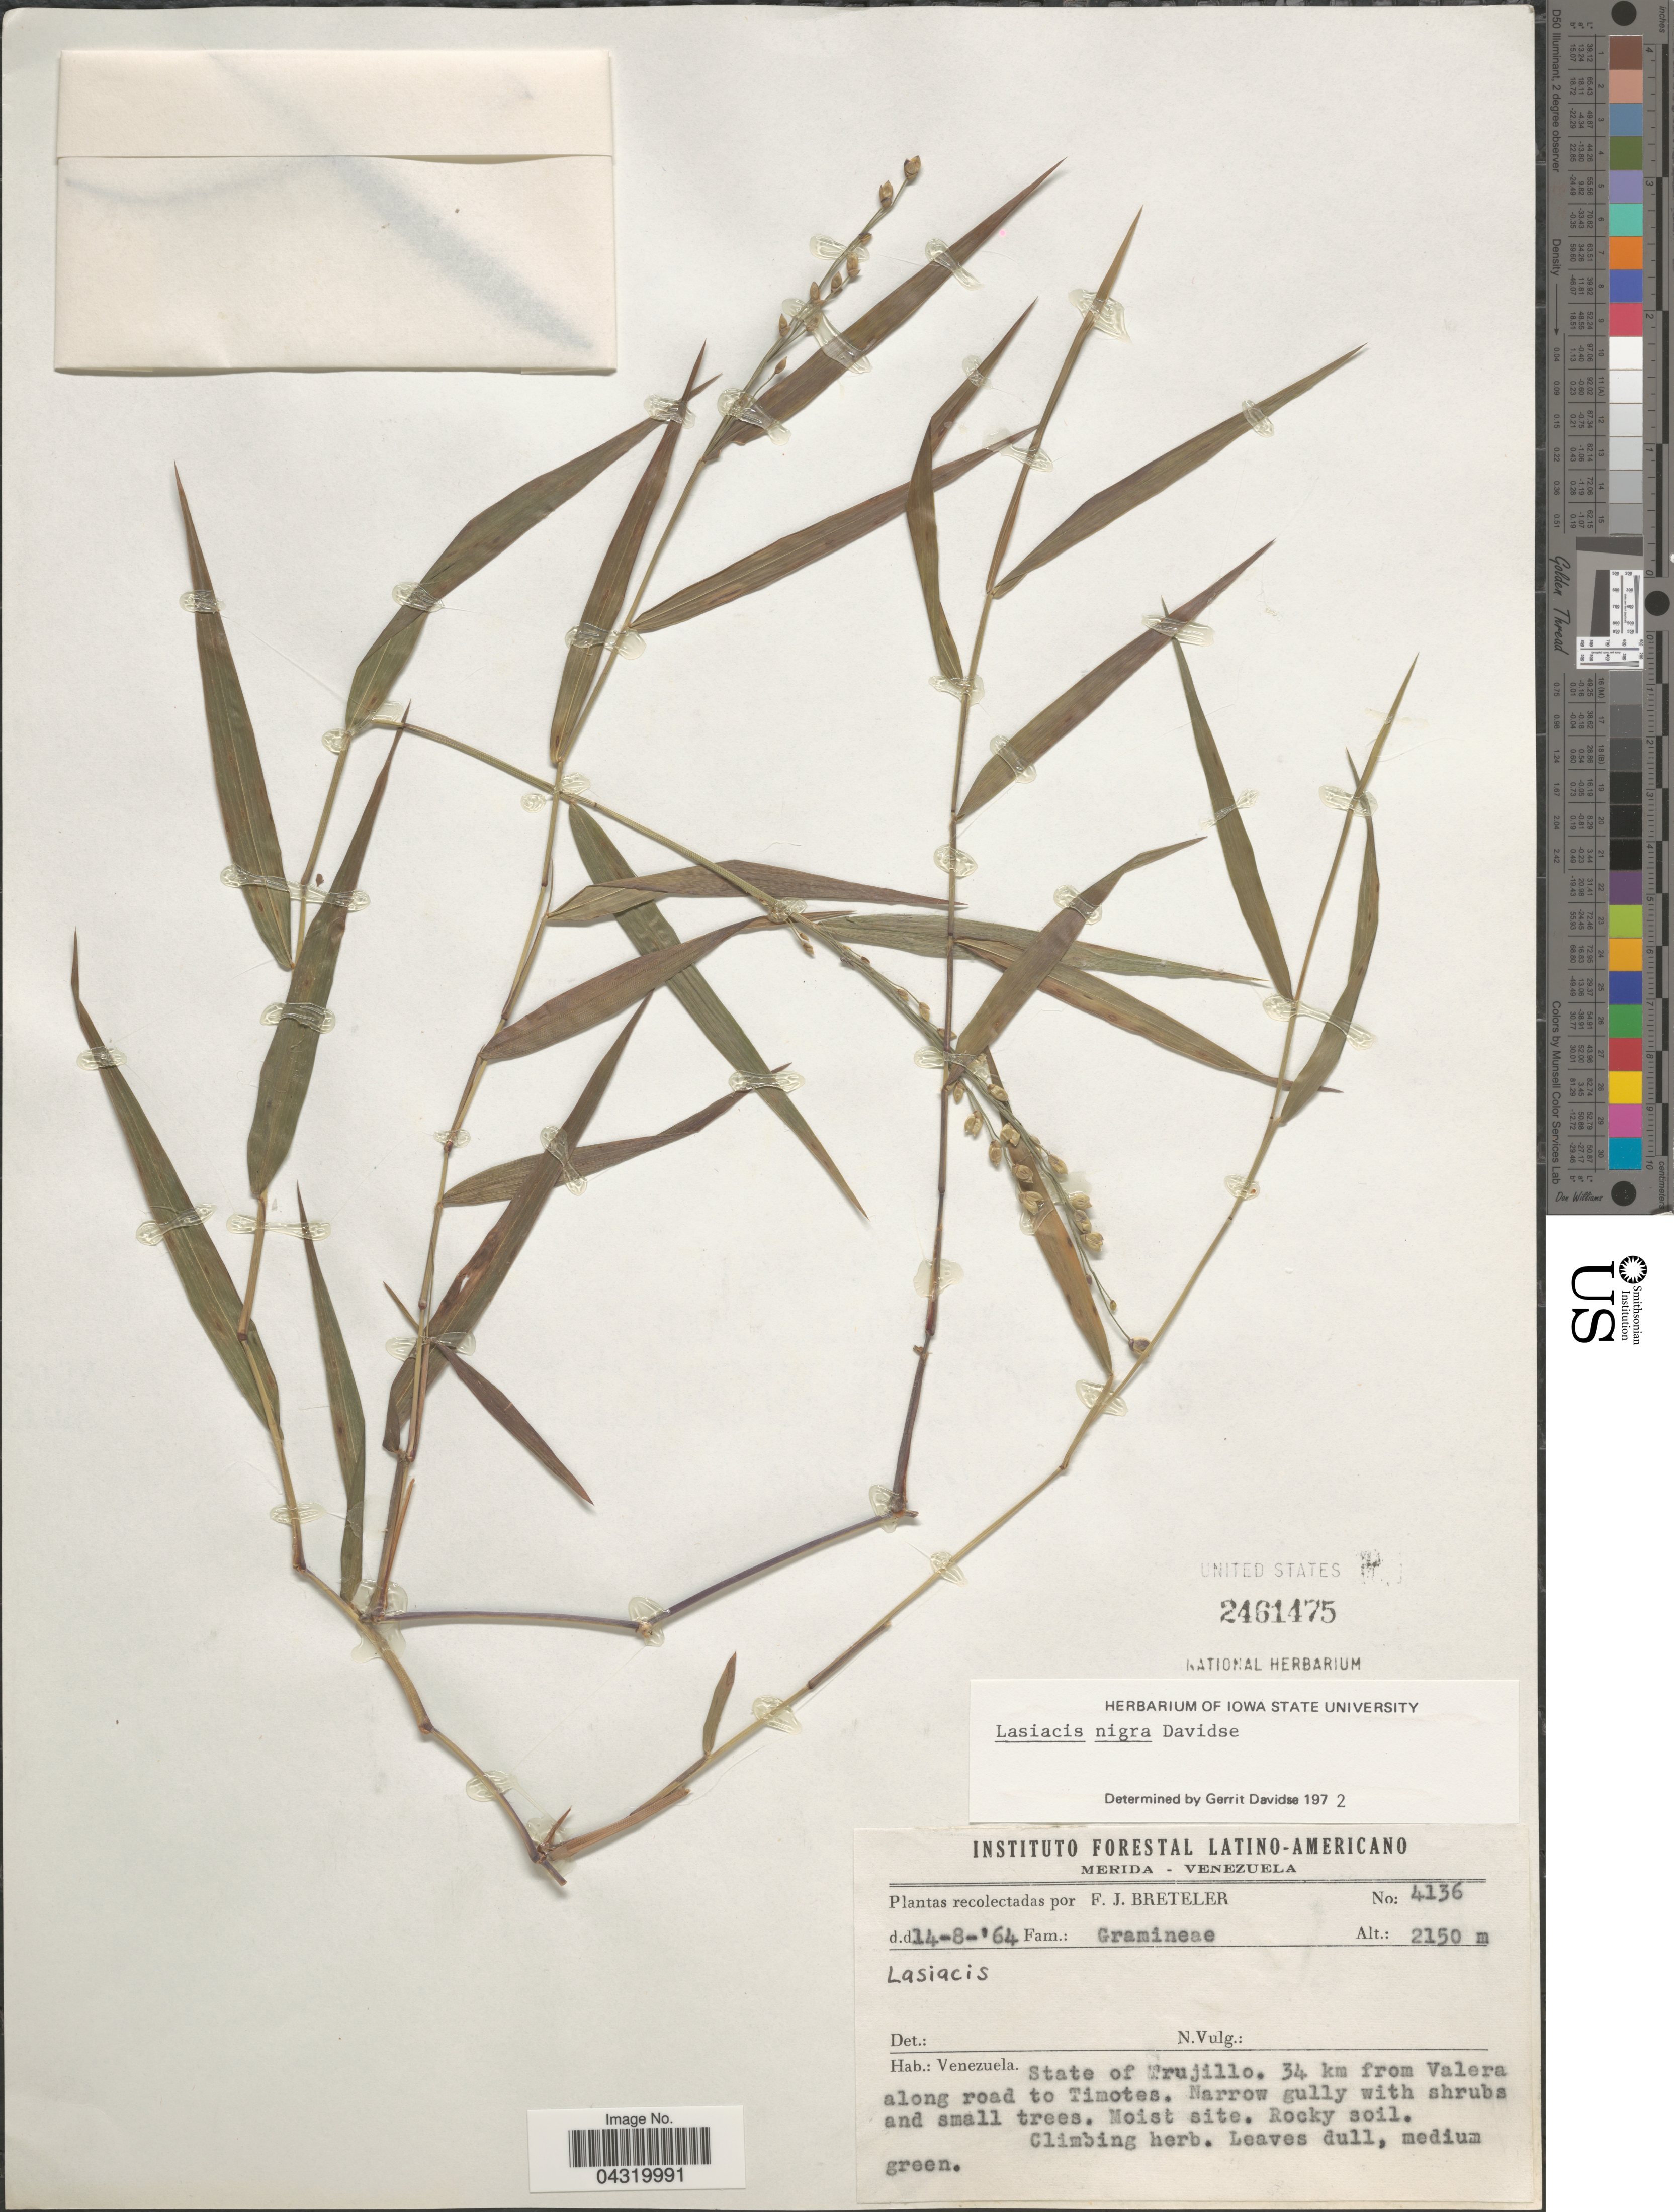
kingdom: Plantae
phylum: Tracheophyta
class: Liliopsida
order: Poales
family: Poaceae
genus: Lasiacis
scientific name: Lasiacis nigra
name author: Davidse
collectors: F. J. Breteler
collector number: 4136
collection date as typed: Transcribed d/m/y: 14/8/64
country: Venezuela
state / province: Trujillo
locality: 34 km from Valera along road to Timotes.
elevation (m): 2150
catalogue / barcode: US 2461475